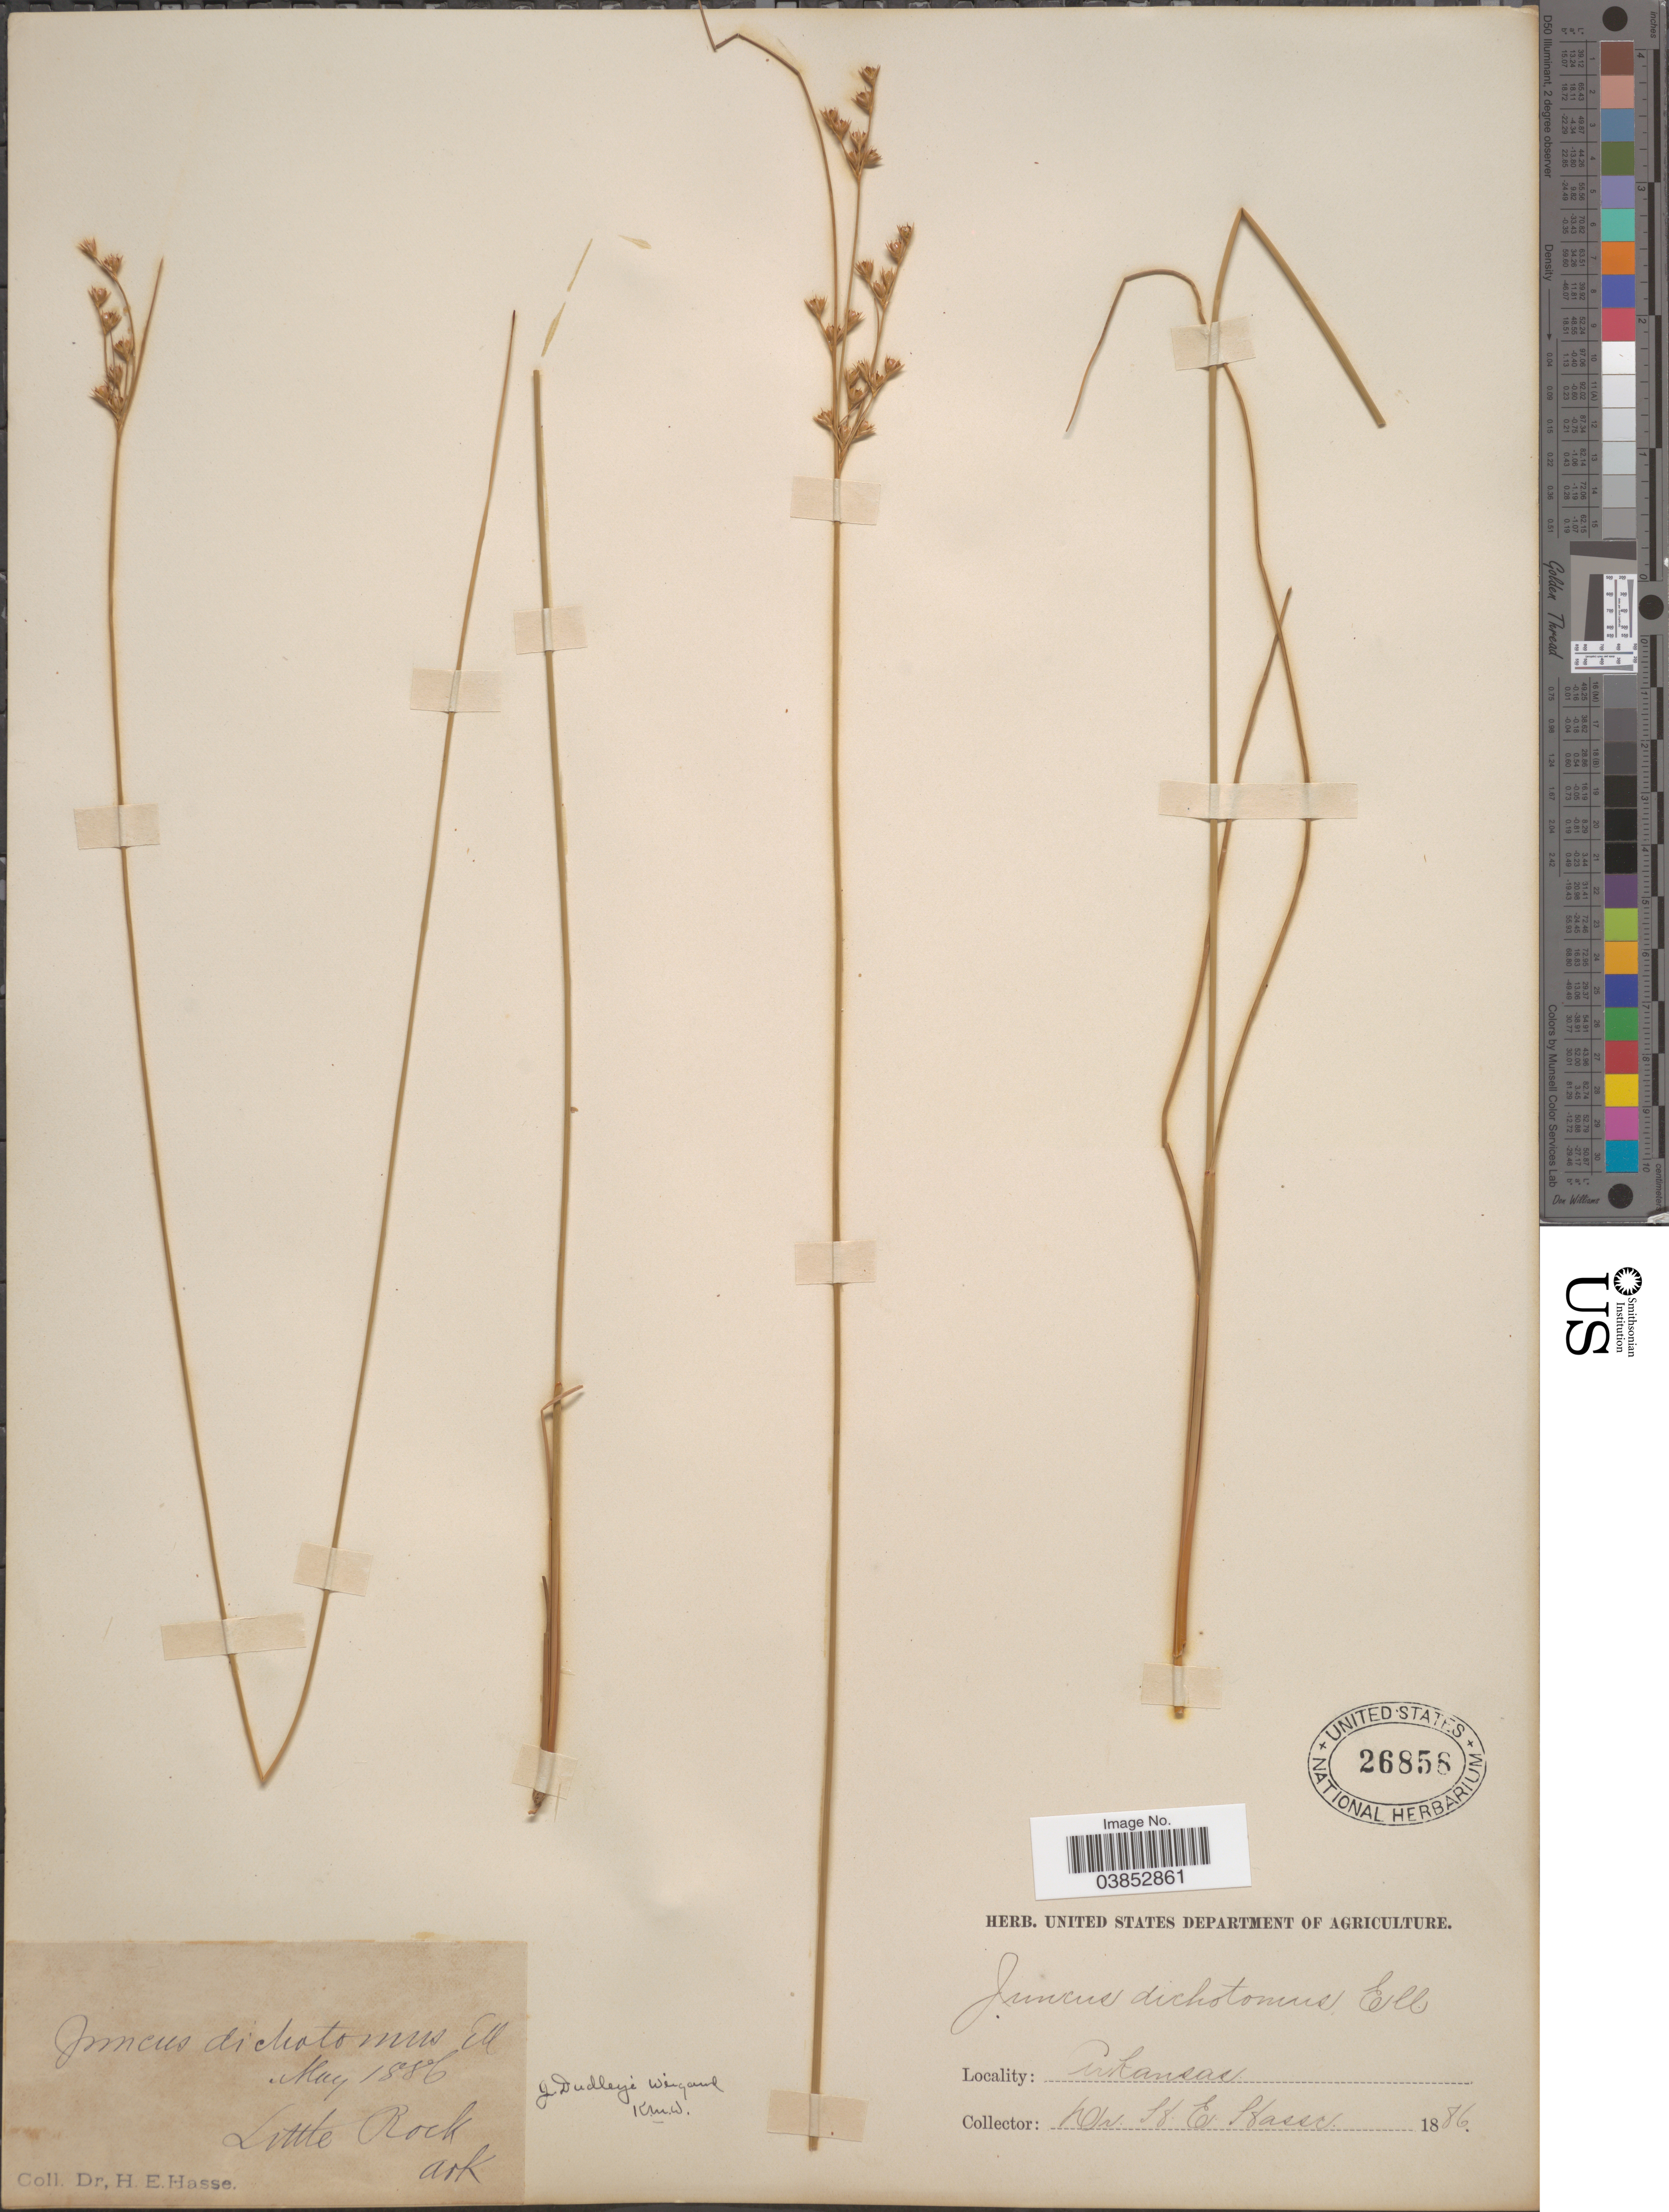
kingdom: Plantae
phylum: Tracheophyta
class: Liliopsida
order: Poales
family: Juncaceae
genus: Juncus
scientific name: Juncus dudleyi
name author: Wiegand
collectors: H. E. Hasse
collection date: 1886-05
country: United States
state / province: Arkansas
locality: Little Rock.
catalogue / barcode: US 26858